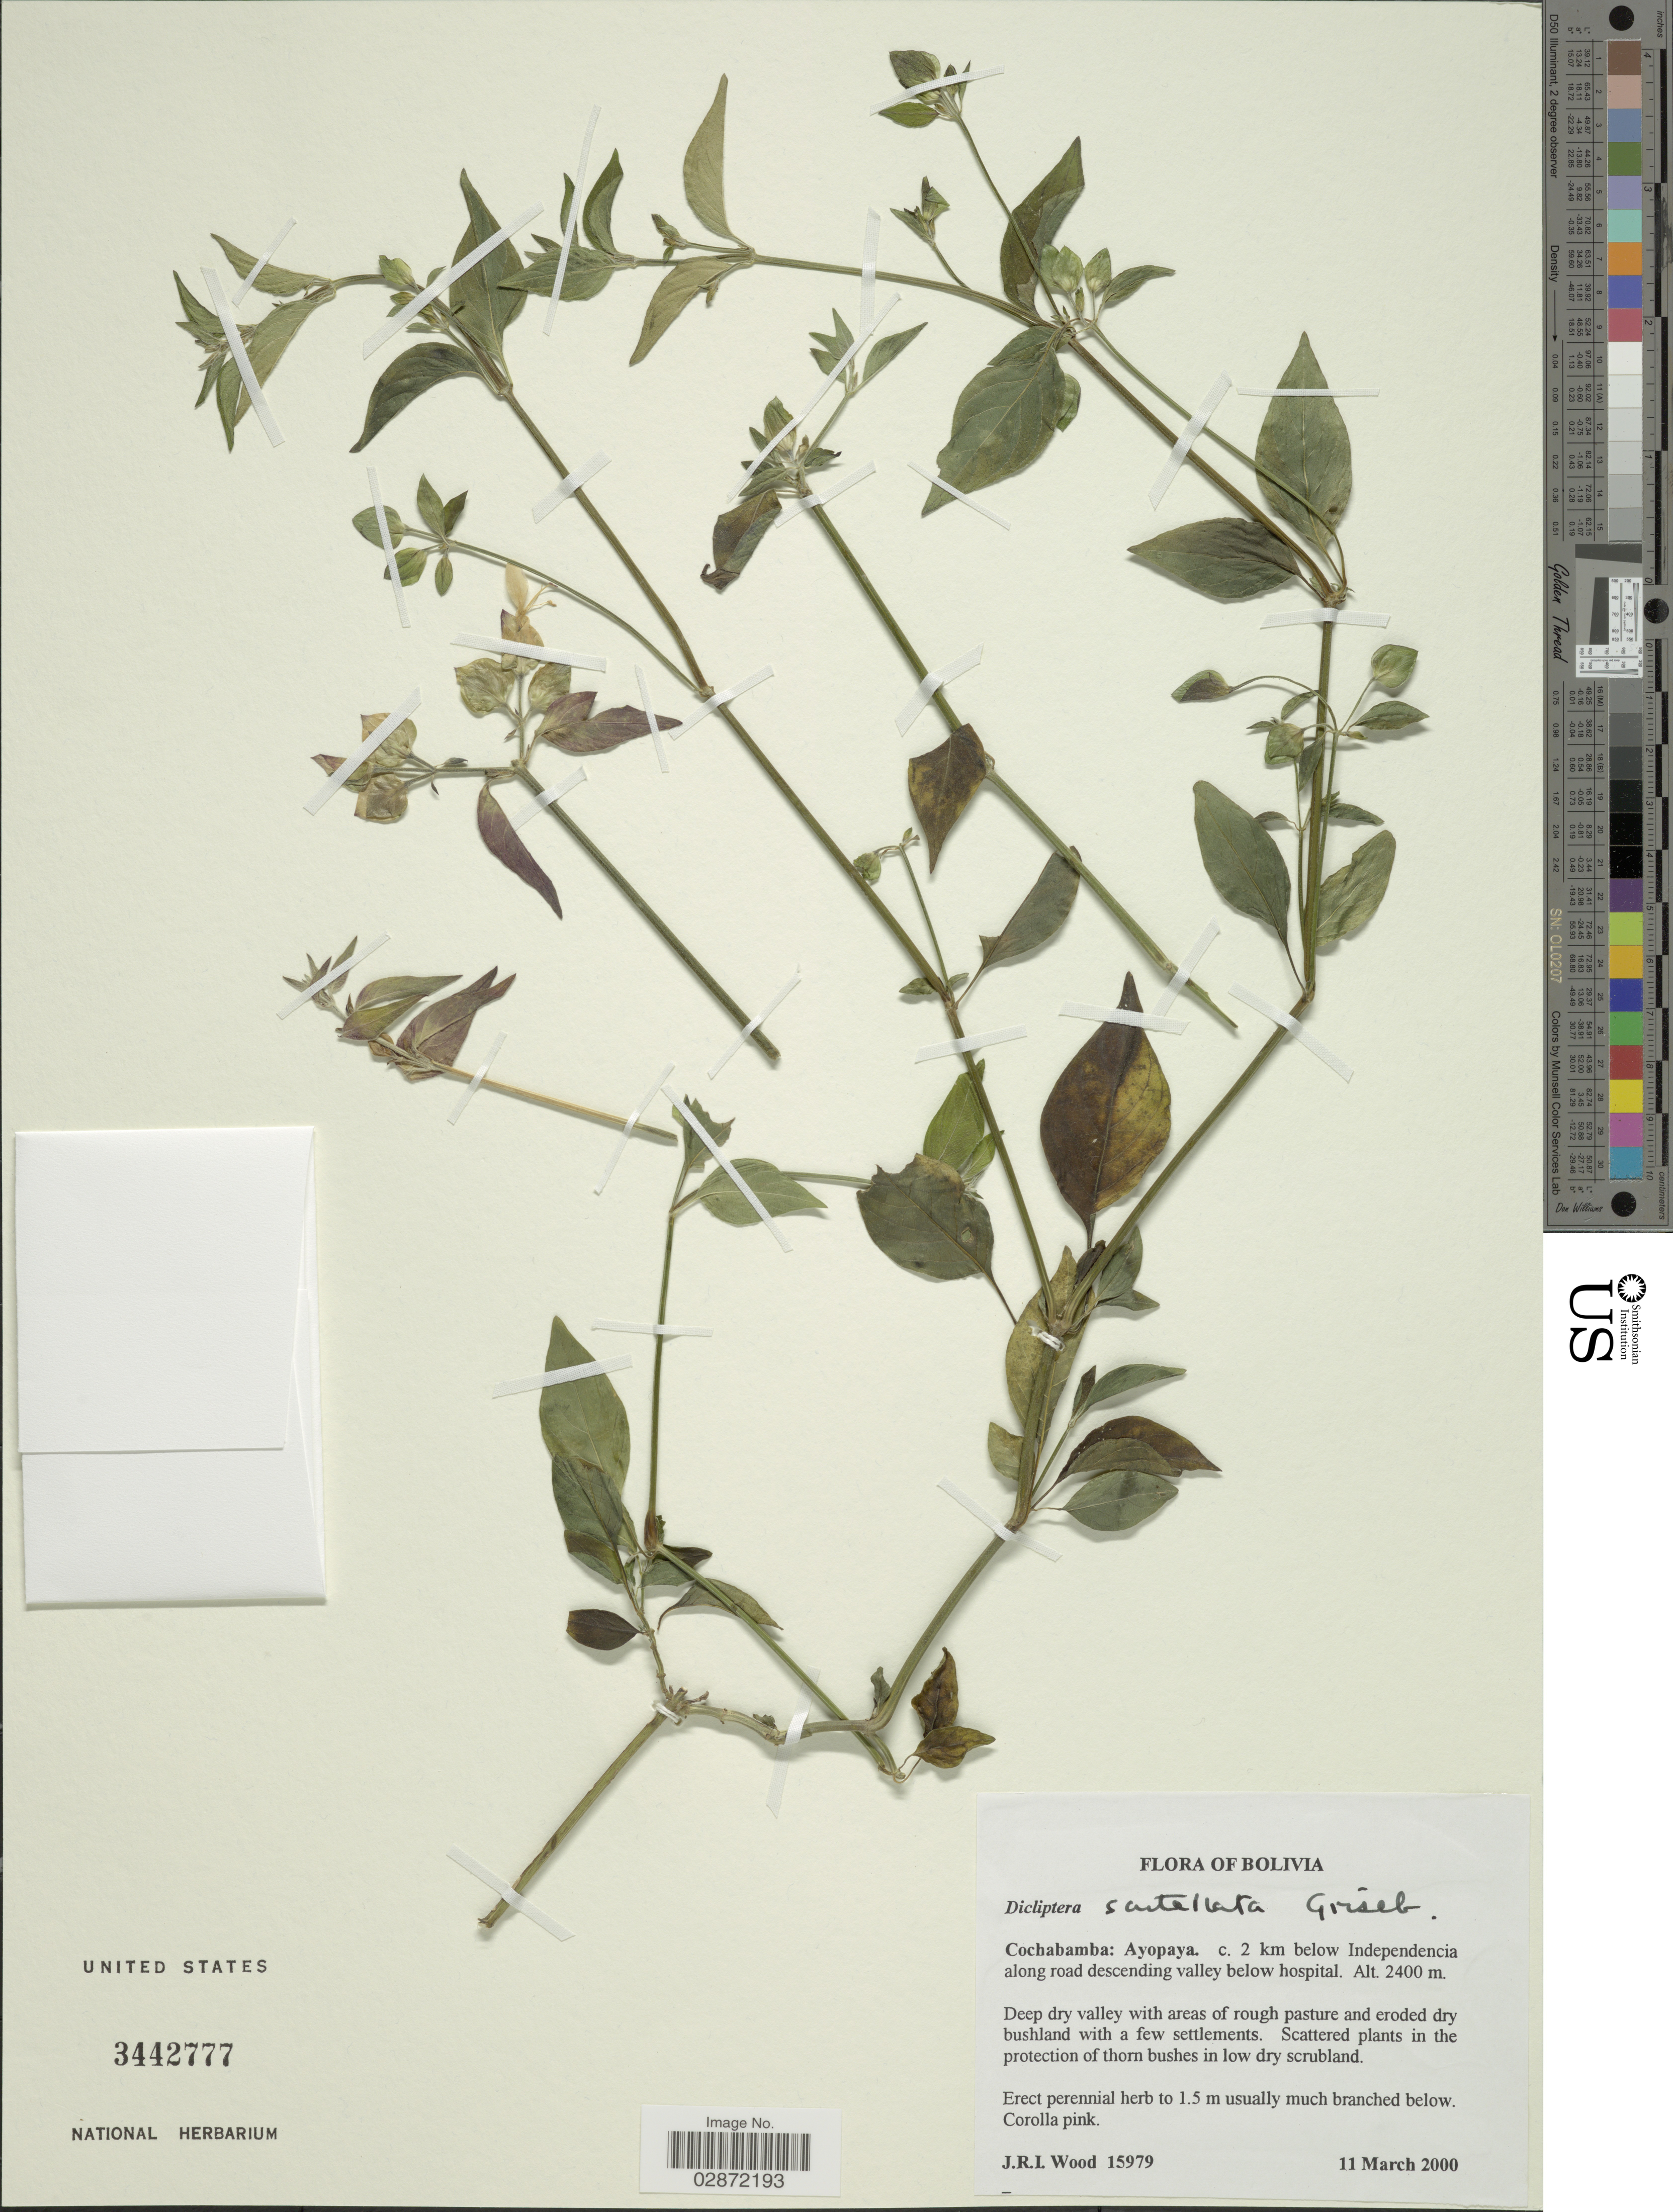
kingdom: Plantae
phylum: Tracheophyta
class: Magnoliopsida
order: Lamiales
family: Acanthaceae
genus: Dicliptera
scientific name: Dicliptera scutellata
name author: Griseb.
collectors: J. R. I. Wood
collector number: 15979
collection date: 2000-03-11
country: Bolivia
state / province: Cochabamba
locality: Ayopaya. c. 2 km below Independencia along road descending valley below hospital.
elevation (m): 2400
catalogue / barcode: US 3442777